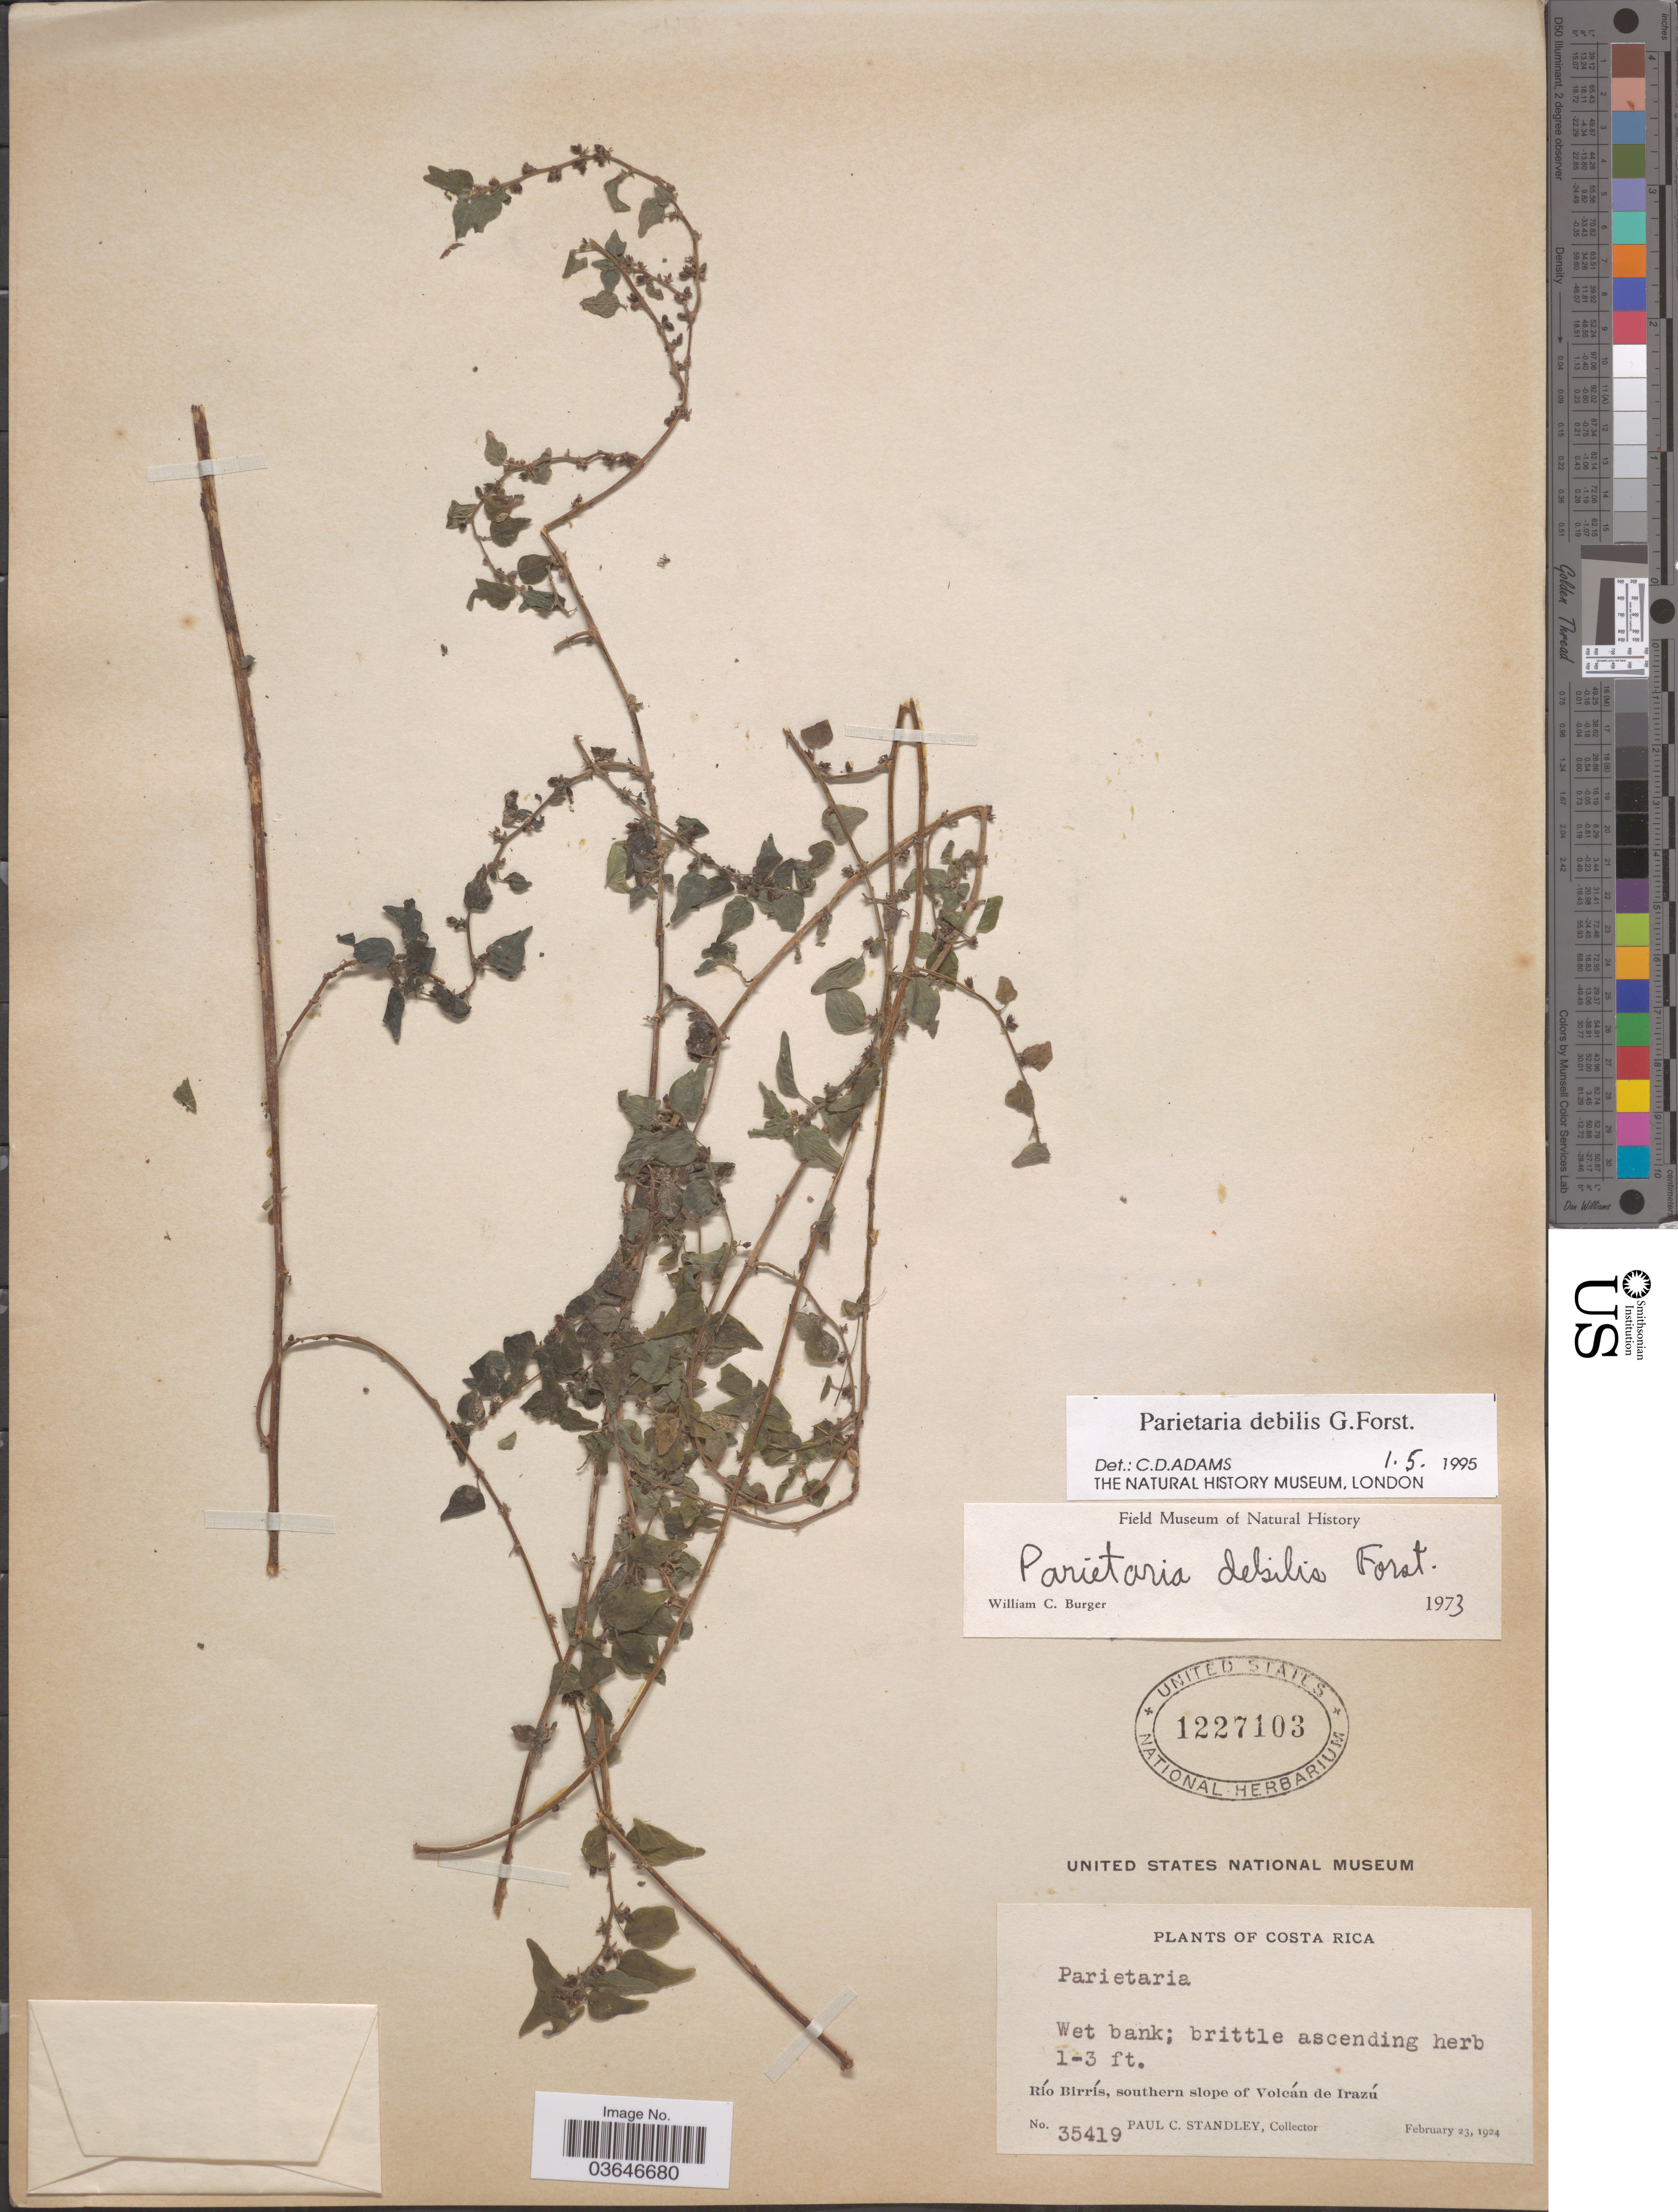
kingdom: Plantae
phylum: Tracheophyta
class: Magnoliopsida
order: Rosales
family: Urticaceae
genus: Parietaria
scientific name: Parietaria debilis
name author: G. Forst.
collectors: P. C. Standley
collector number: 35419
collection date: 1924-02-23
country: Costa Rica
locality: Río Birrís, southern slope of Volcán de Irazú.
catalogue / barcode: US 1227103